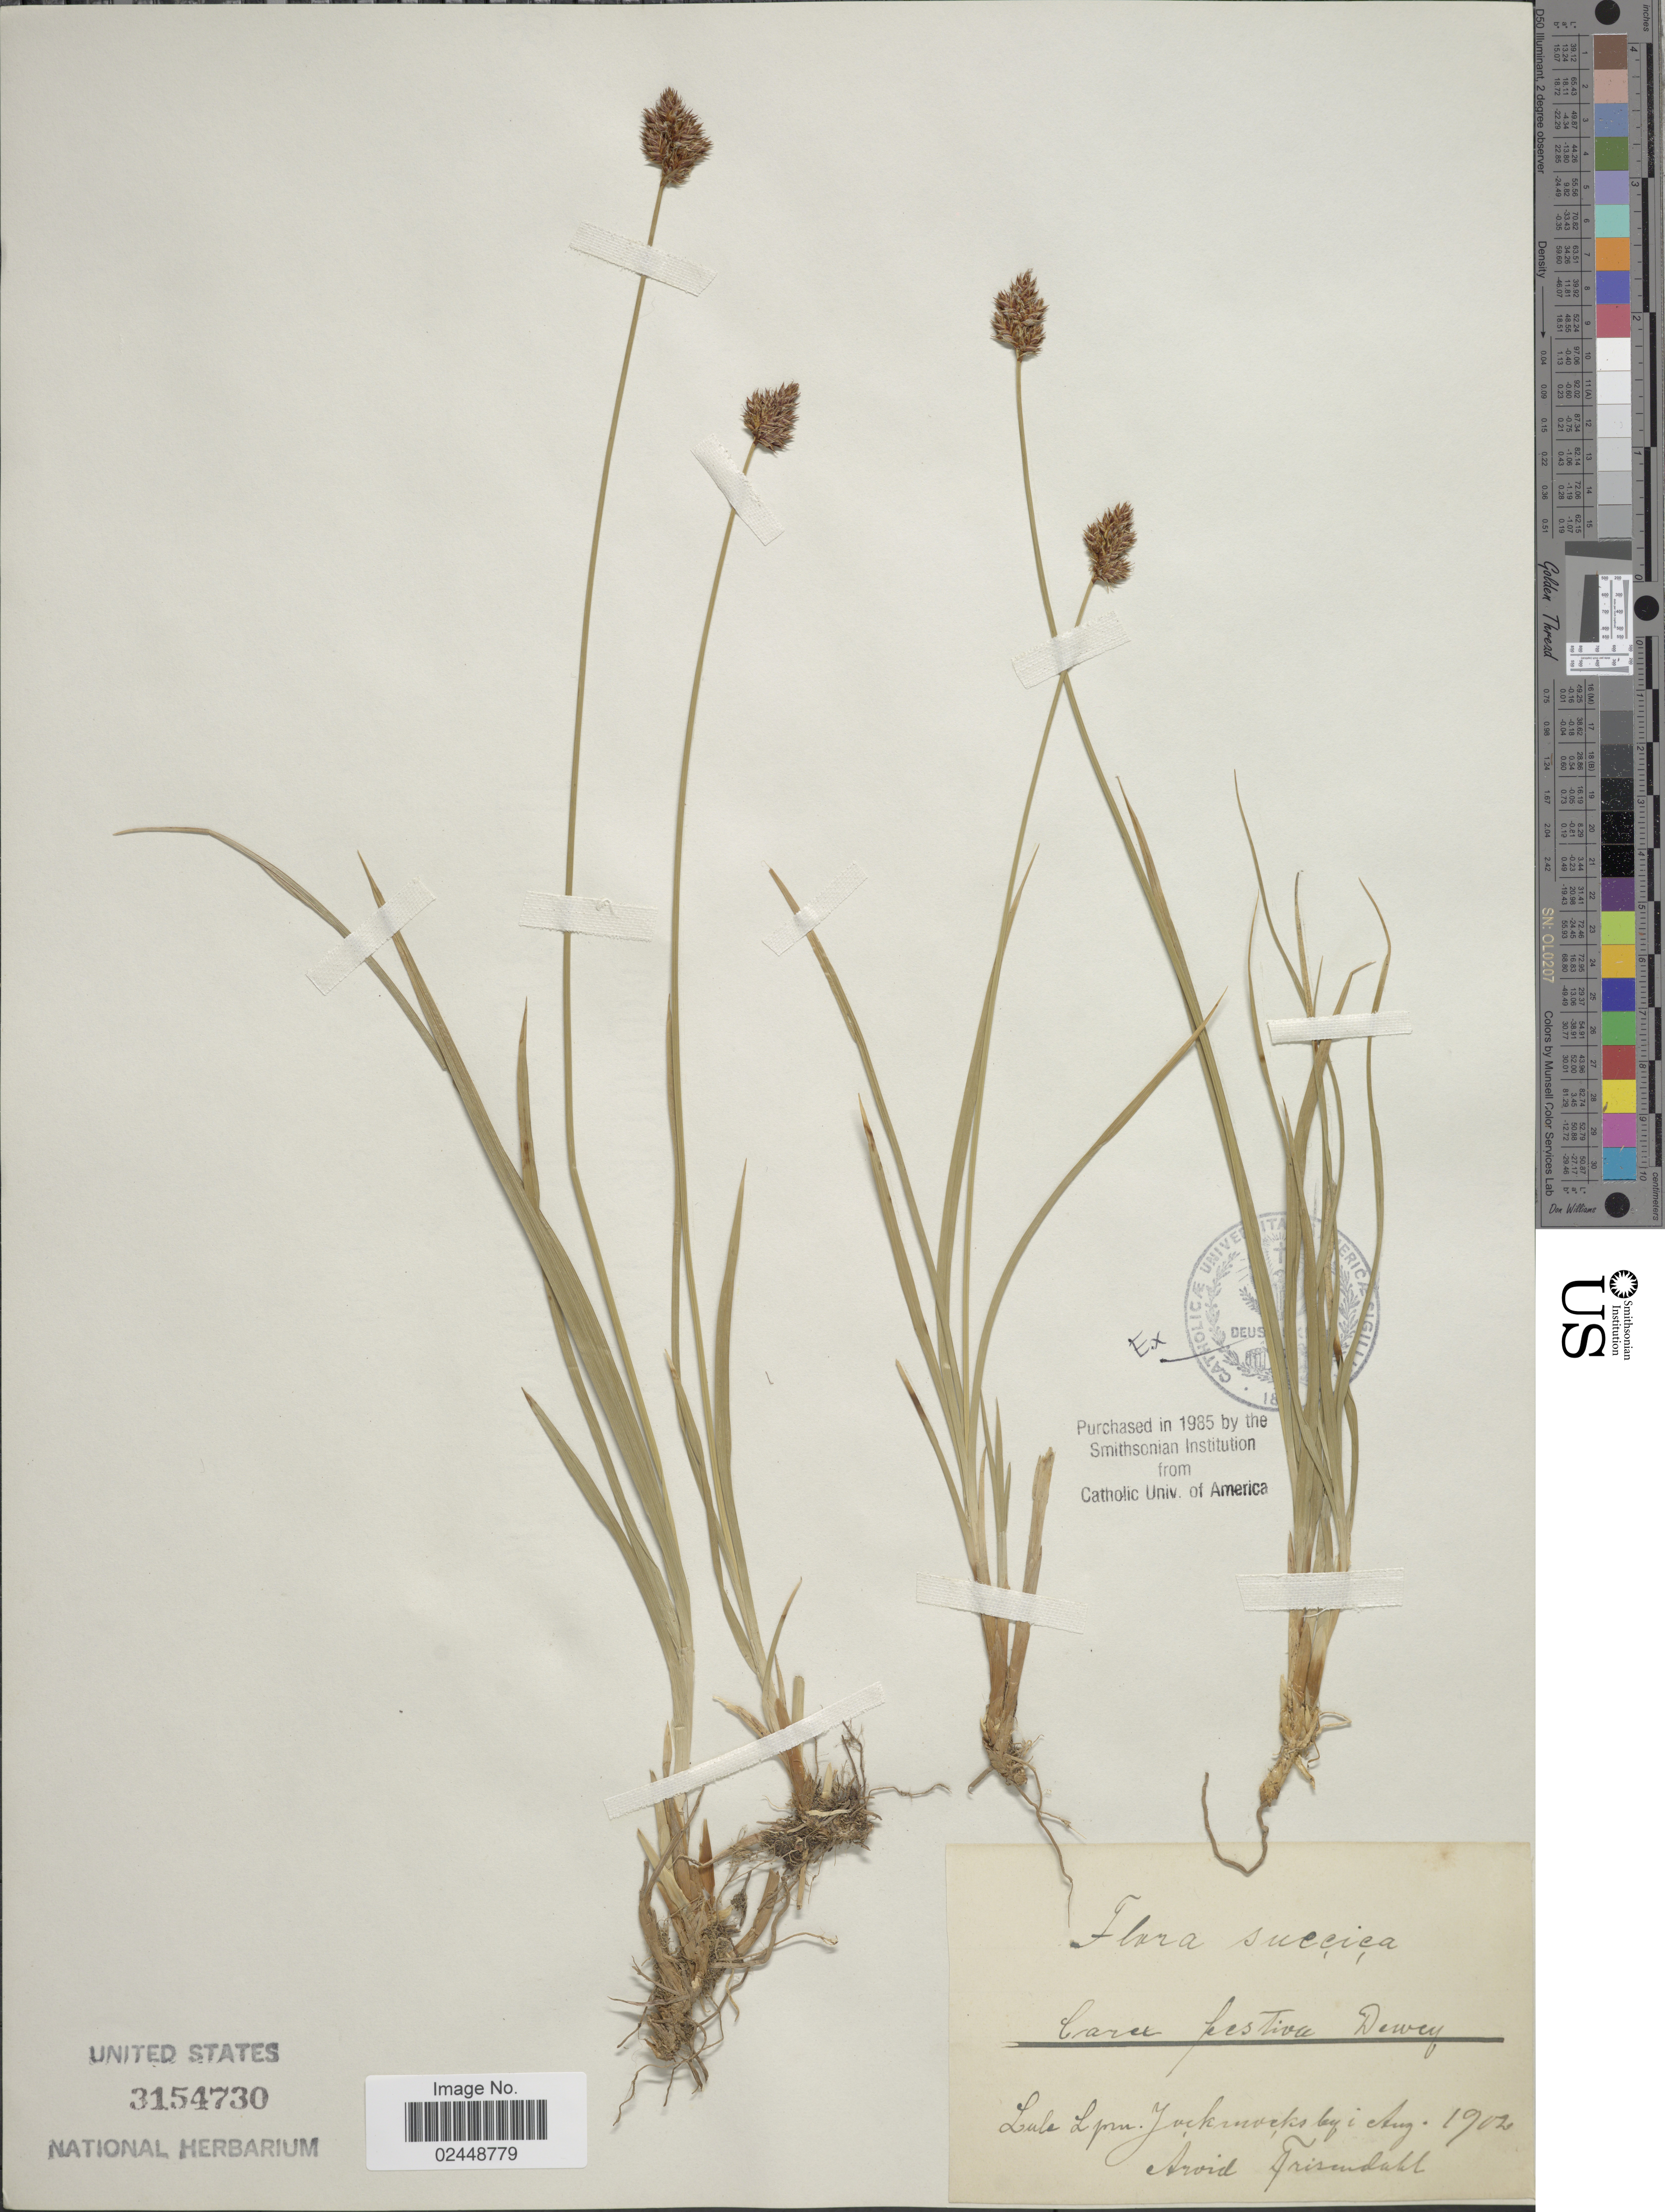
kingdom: Plantae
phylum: Tracheophyta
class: Liliopsida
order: Poales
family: Cyperaceae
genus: Carex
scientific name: Carex macloviana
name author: d'Urv.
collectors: A. Frisendahl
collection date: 1902-08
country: Sweden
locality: Suecica. Lula Lpm. Jockmocks [ = Jokkmokk].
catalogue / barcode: US 3154730